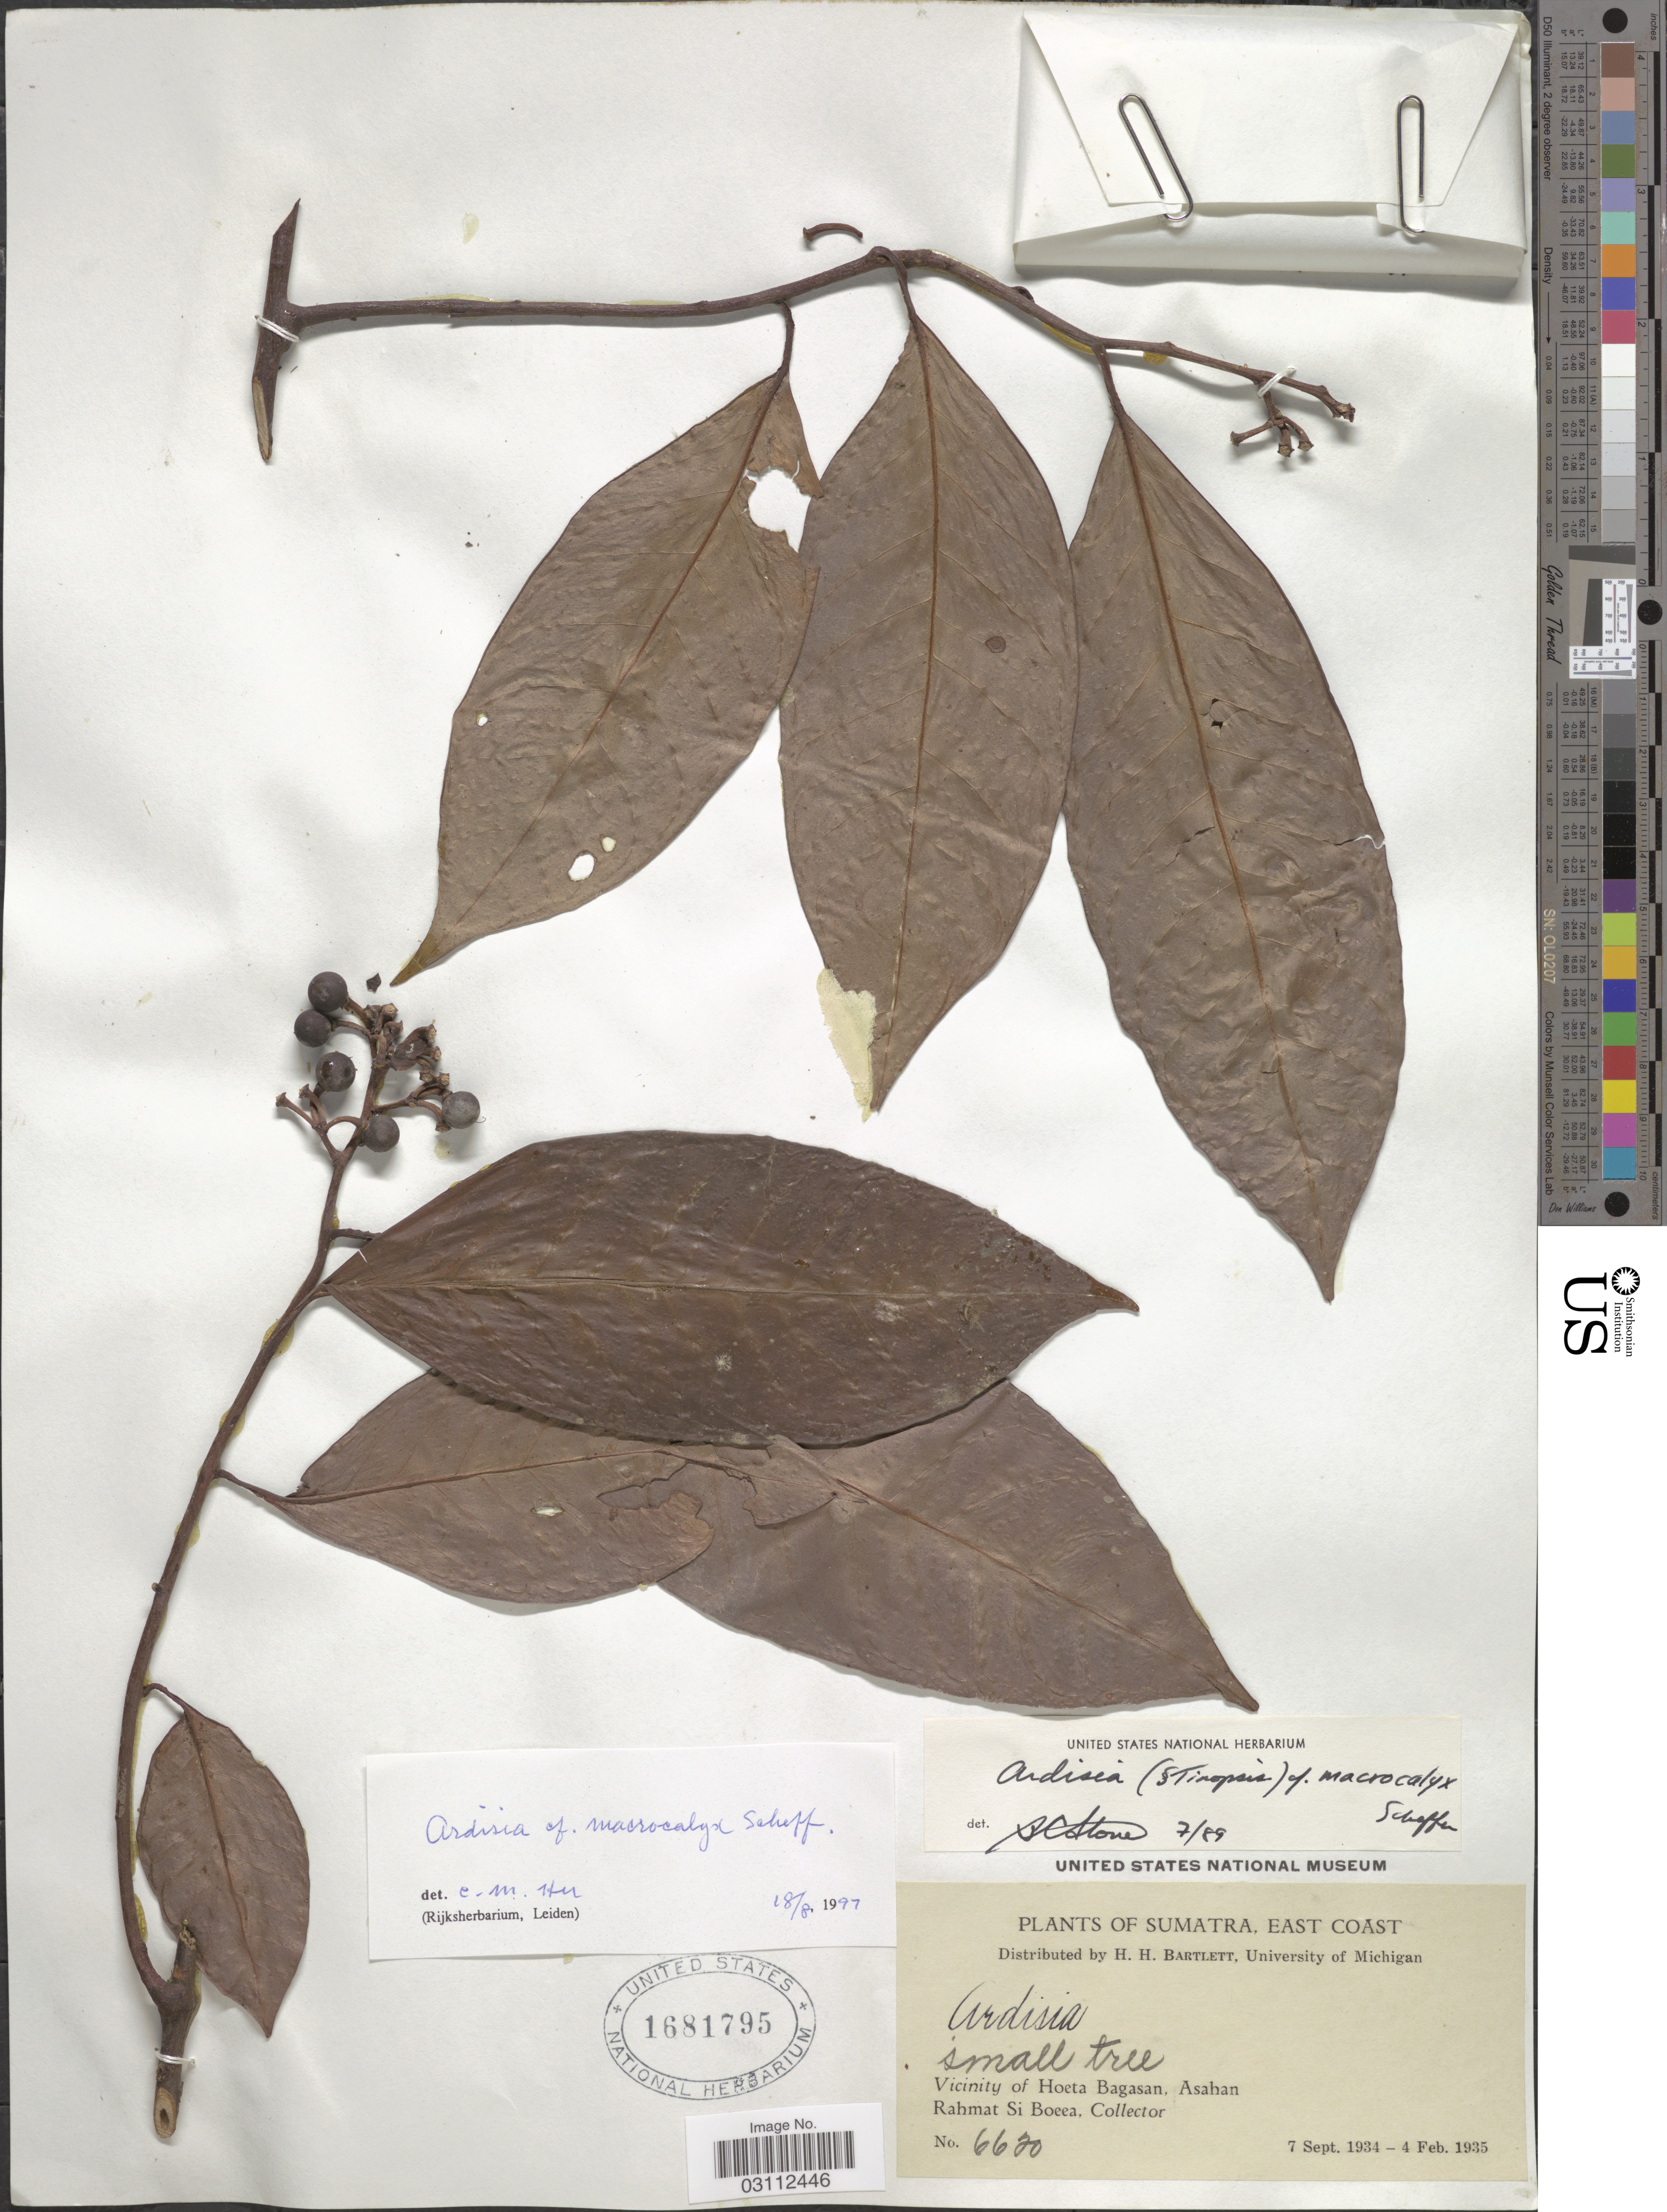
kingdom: Plantae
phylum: Tracheophyta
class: Magnoliopsida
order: Ericales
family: Primulaceae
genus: Ardisia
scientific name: Ardisia macrocalyx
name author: Scheff.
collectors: Rahmat Si Boeea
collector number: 6620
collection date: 1934-09-07/1935-02-04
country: Indonesia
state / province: Sumatra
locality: East Coast. Vicinity of Hoeta Bagasan, Asahan.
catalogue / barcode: US 1681795